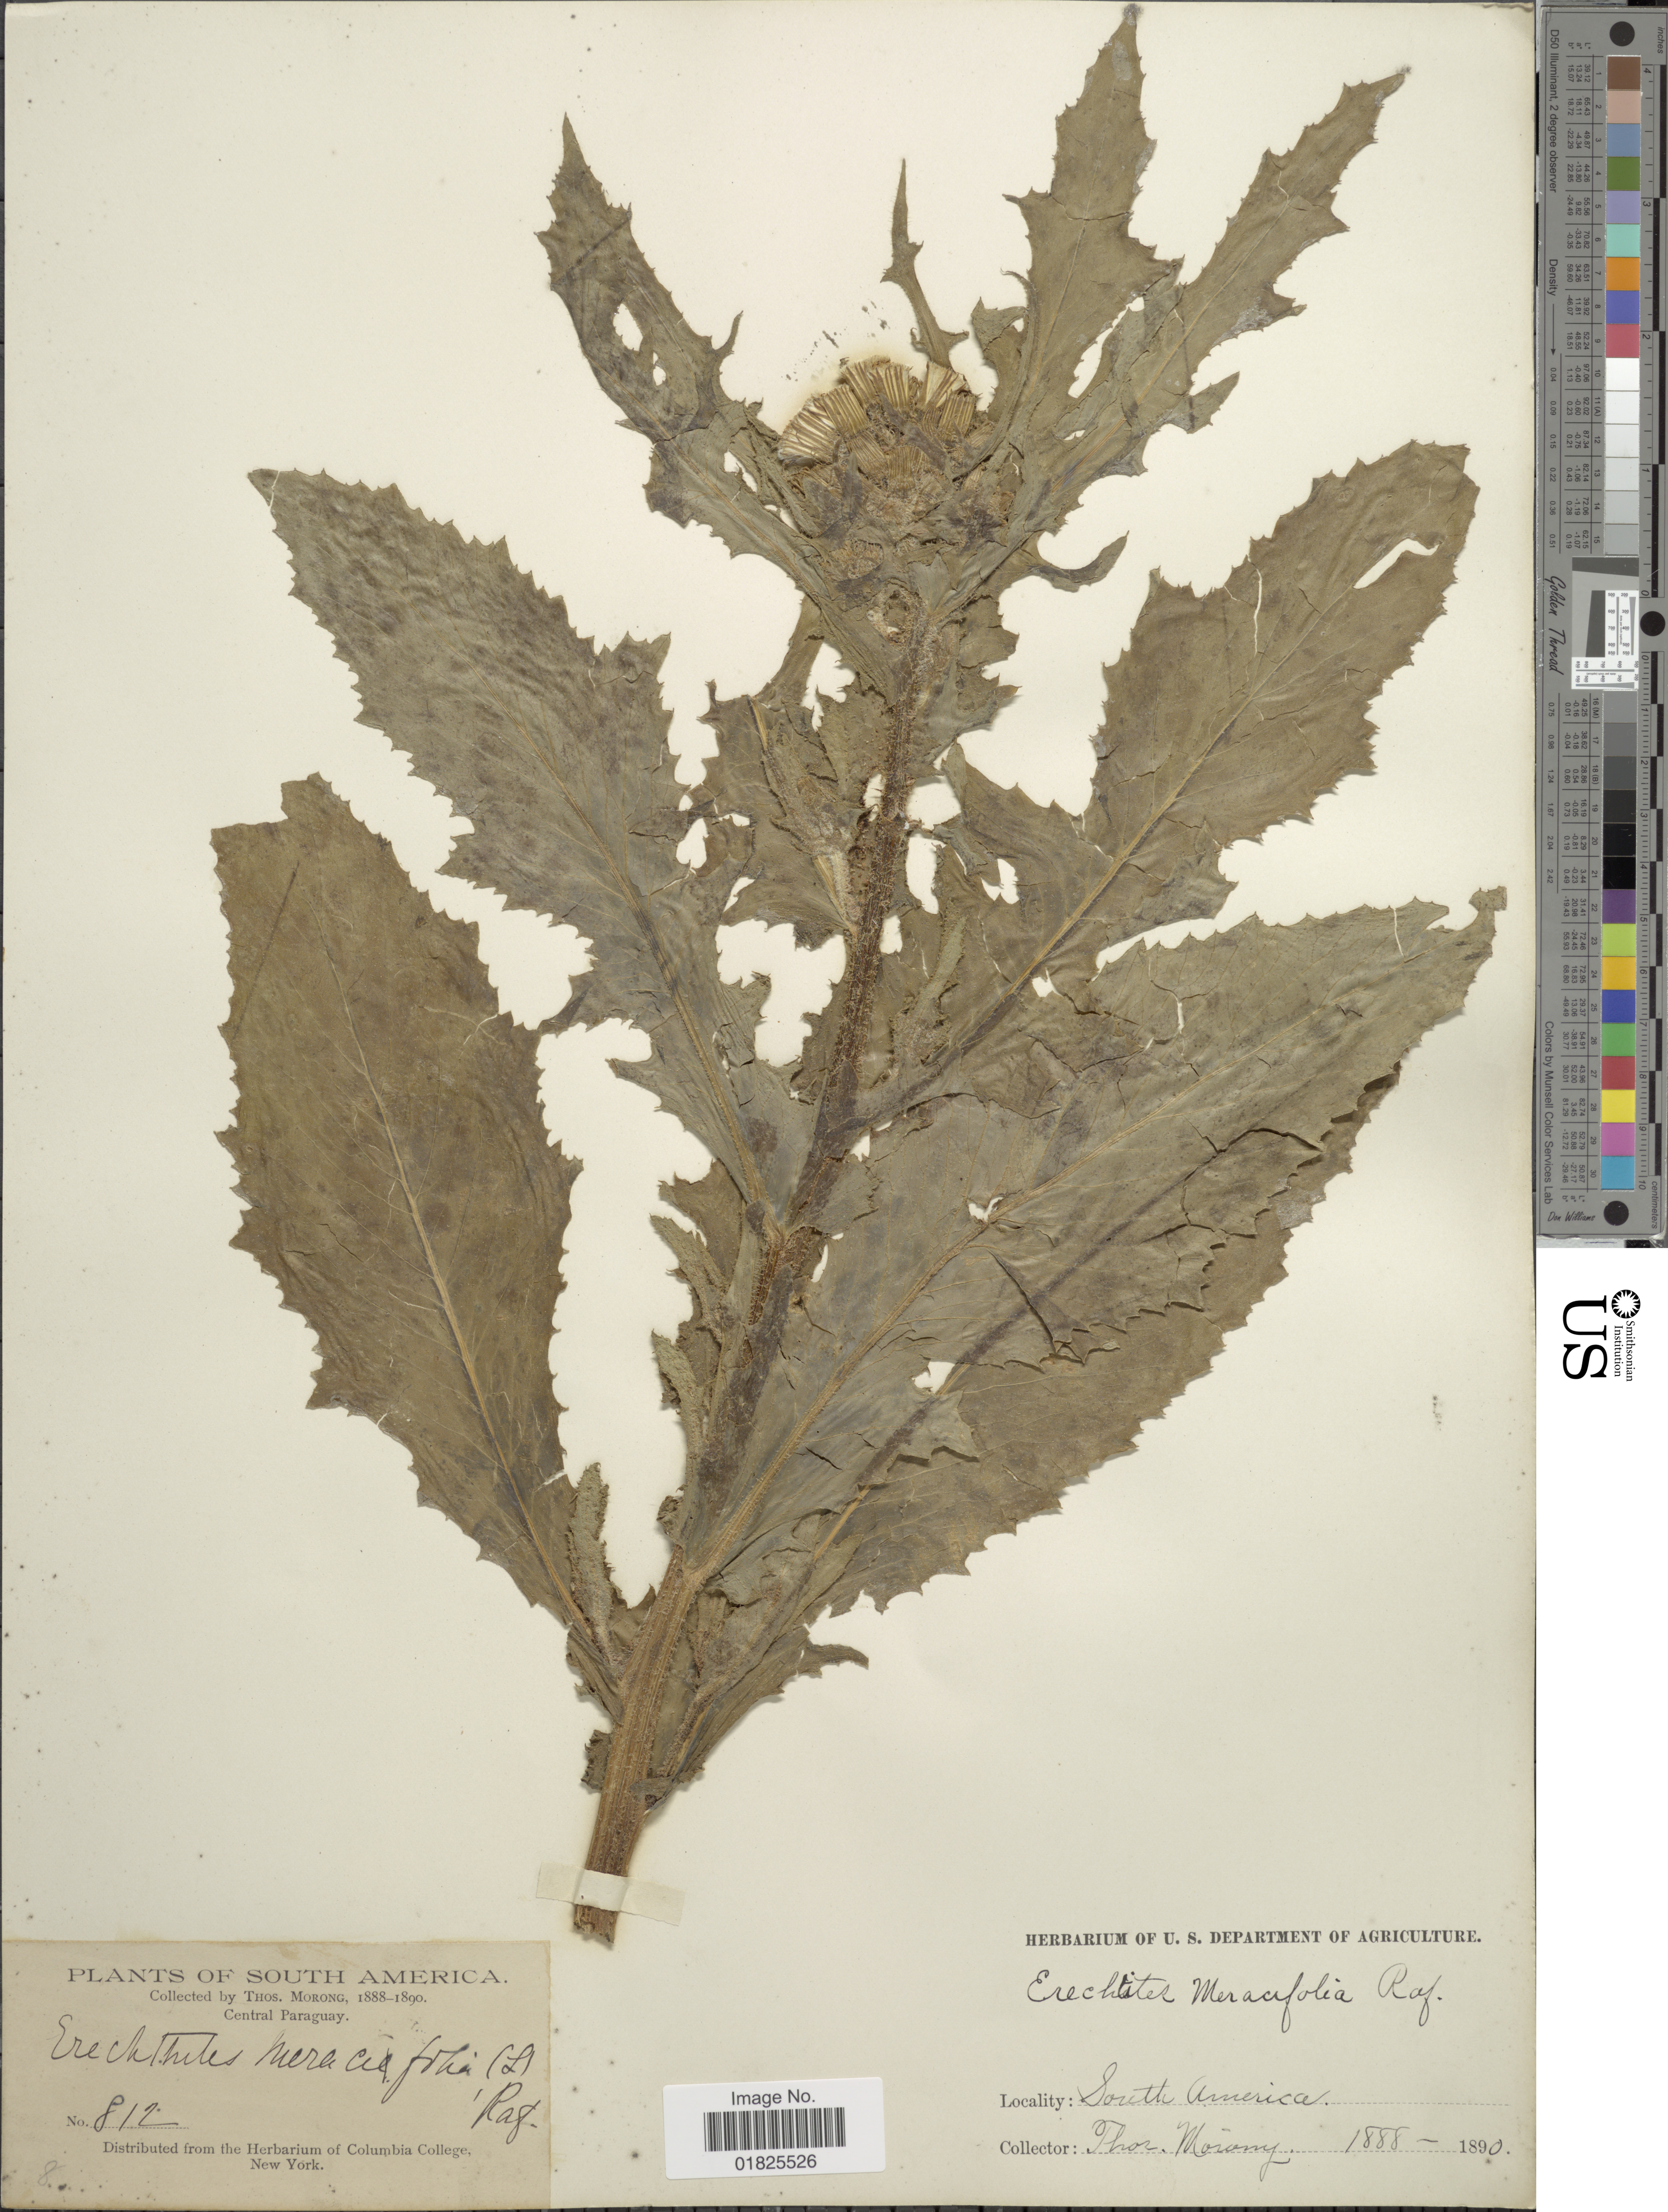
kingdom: Plantae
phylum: Tracheophyta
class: Magnoliopsida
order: Asterales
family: Asteraceae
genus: Erechtites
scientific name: Erechtites hieraciifolius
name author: (L.) Raf. ex DC.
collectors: ex herb. T. Morong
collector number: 812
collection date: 1888/1890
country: Paraguay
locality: South America. Central Paraguay